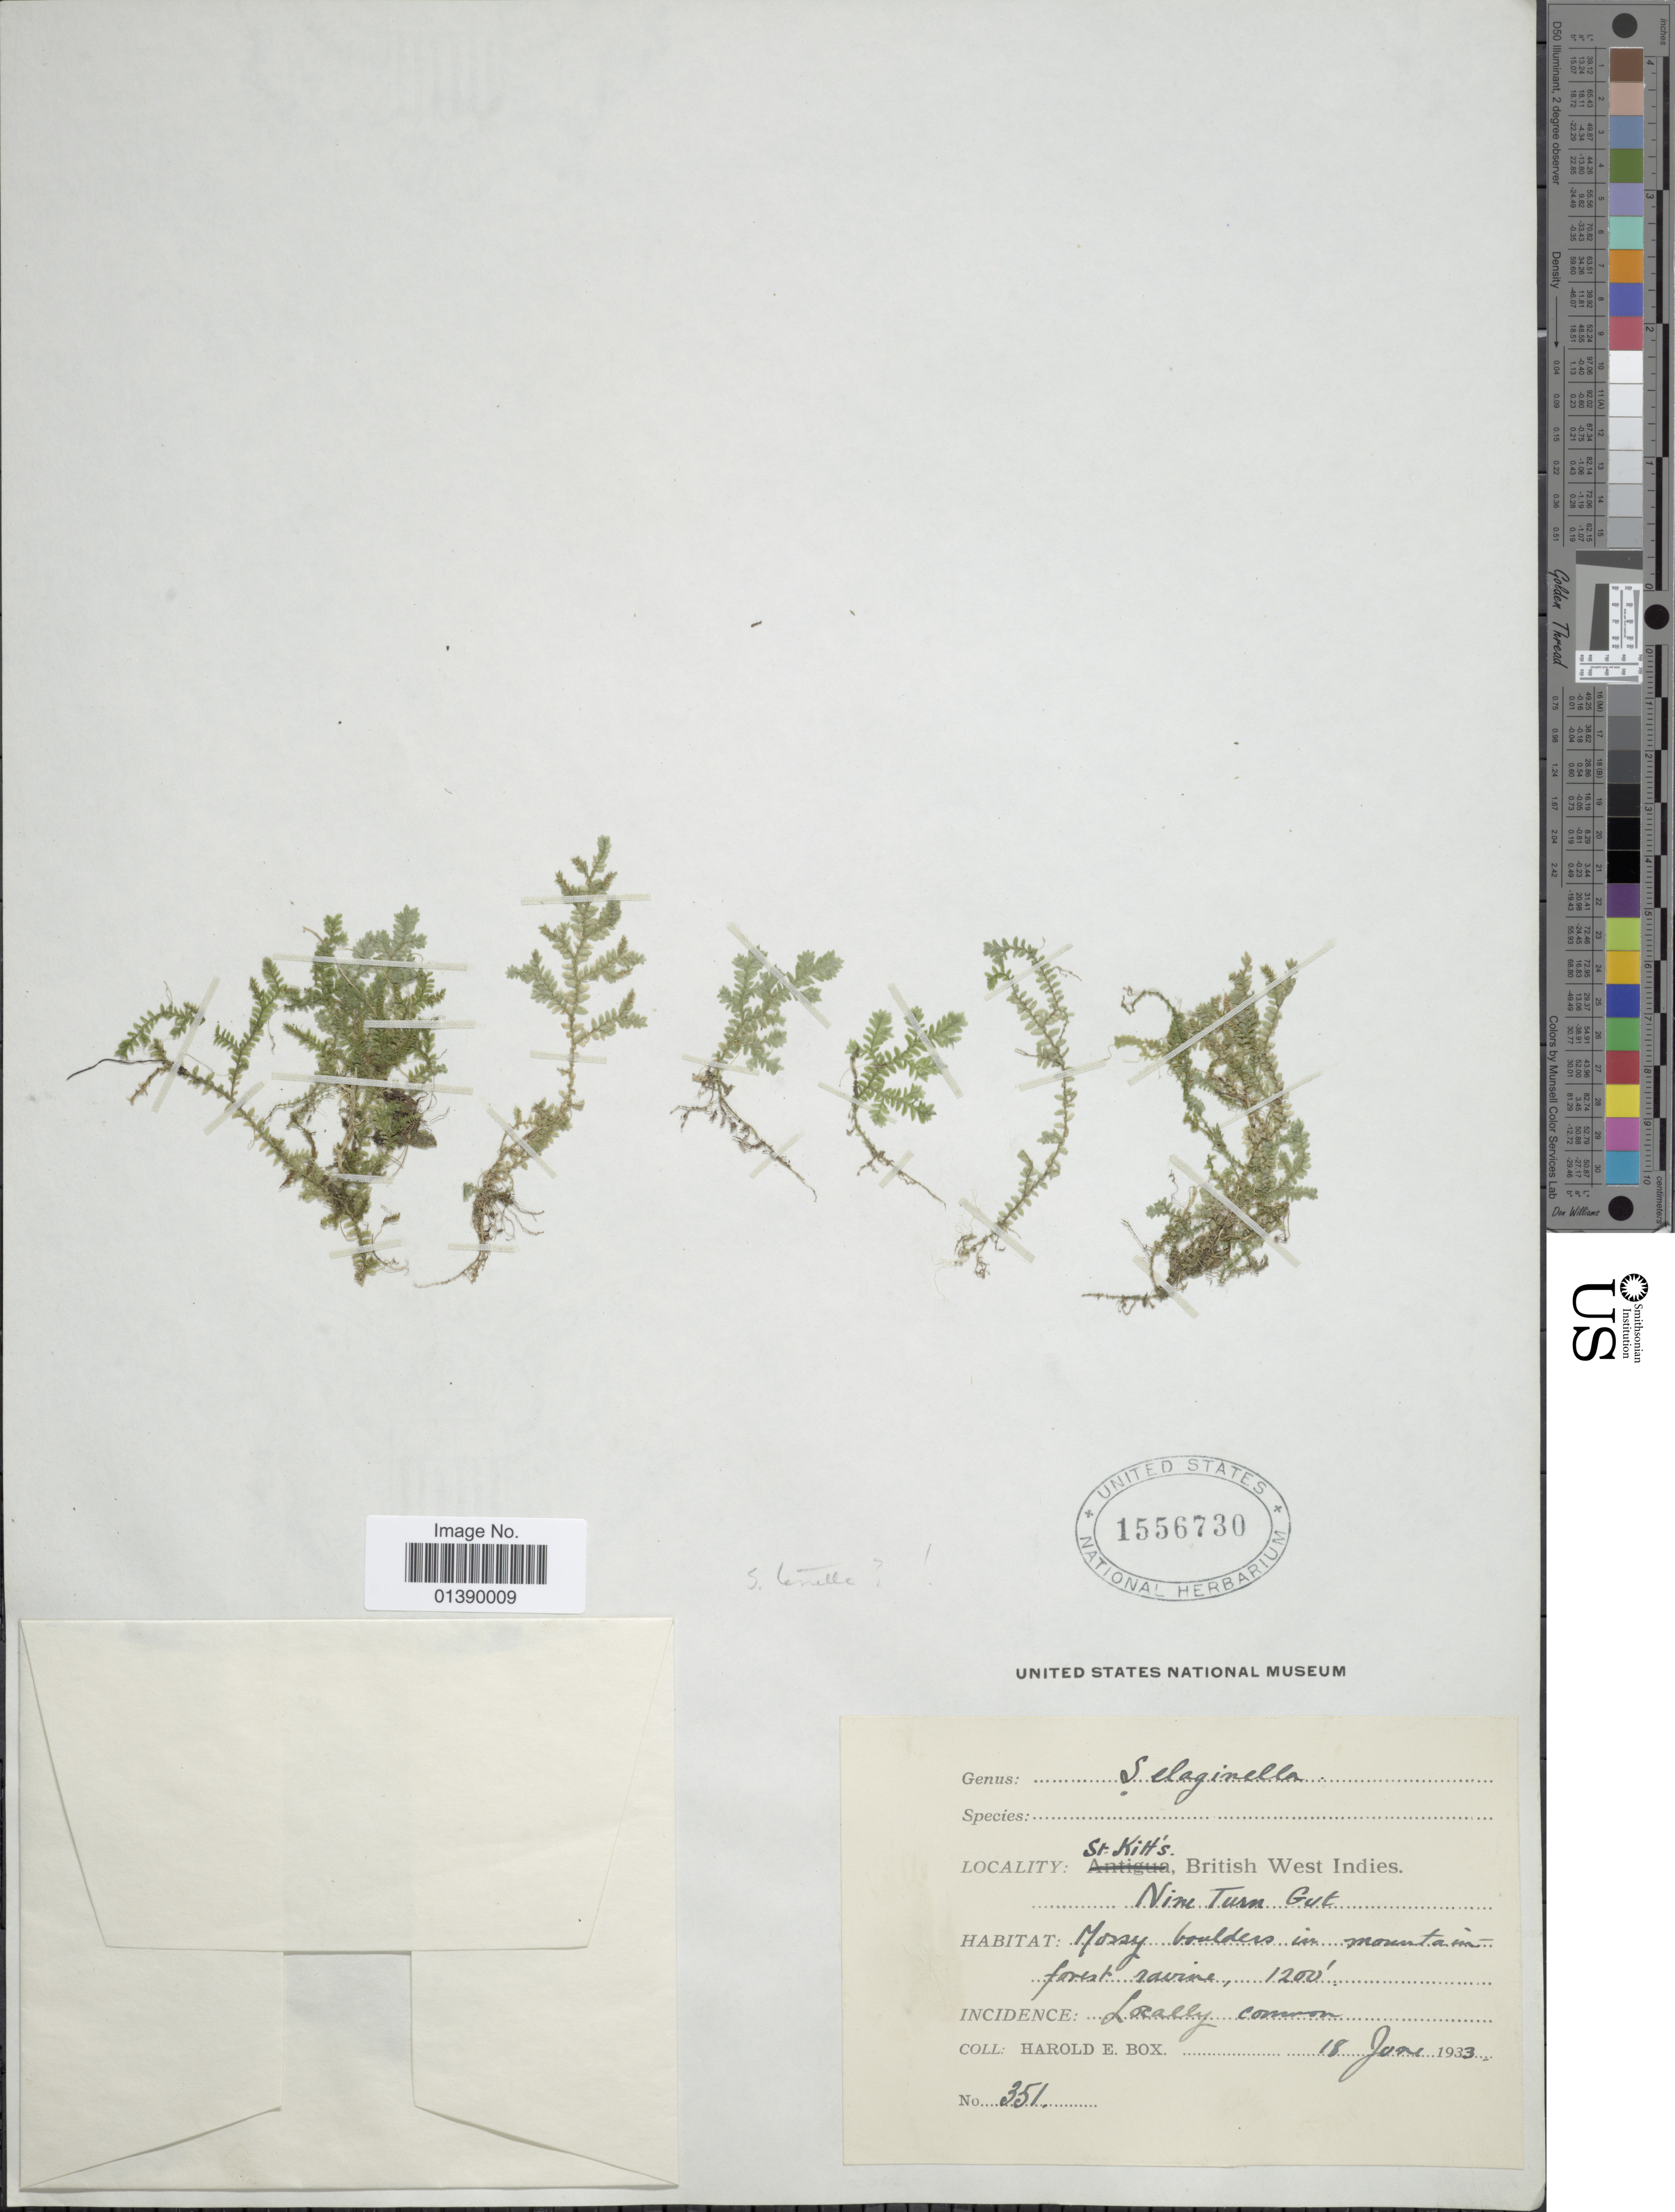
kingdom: Plantae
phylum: Tracheophyta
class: Lycopodiopsida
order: Selaginellales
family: Selaginellaceae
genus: Selaginella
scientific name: Selaginella tenella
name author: (P. Beauv.) Spring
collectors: H. E. Box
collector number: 351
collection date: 1933-06-18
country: St. Christopher-Nevis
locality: St Kitts, british West Indies, Nine Turn Gut [interpreted]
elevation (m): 366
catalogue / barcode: US 1556730